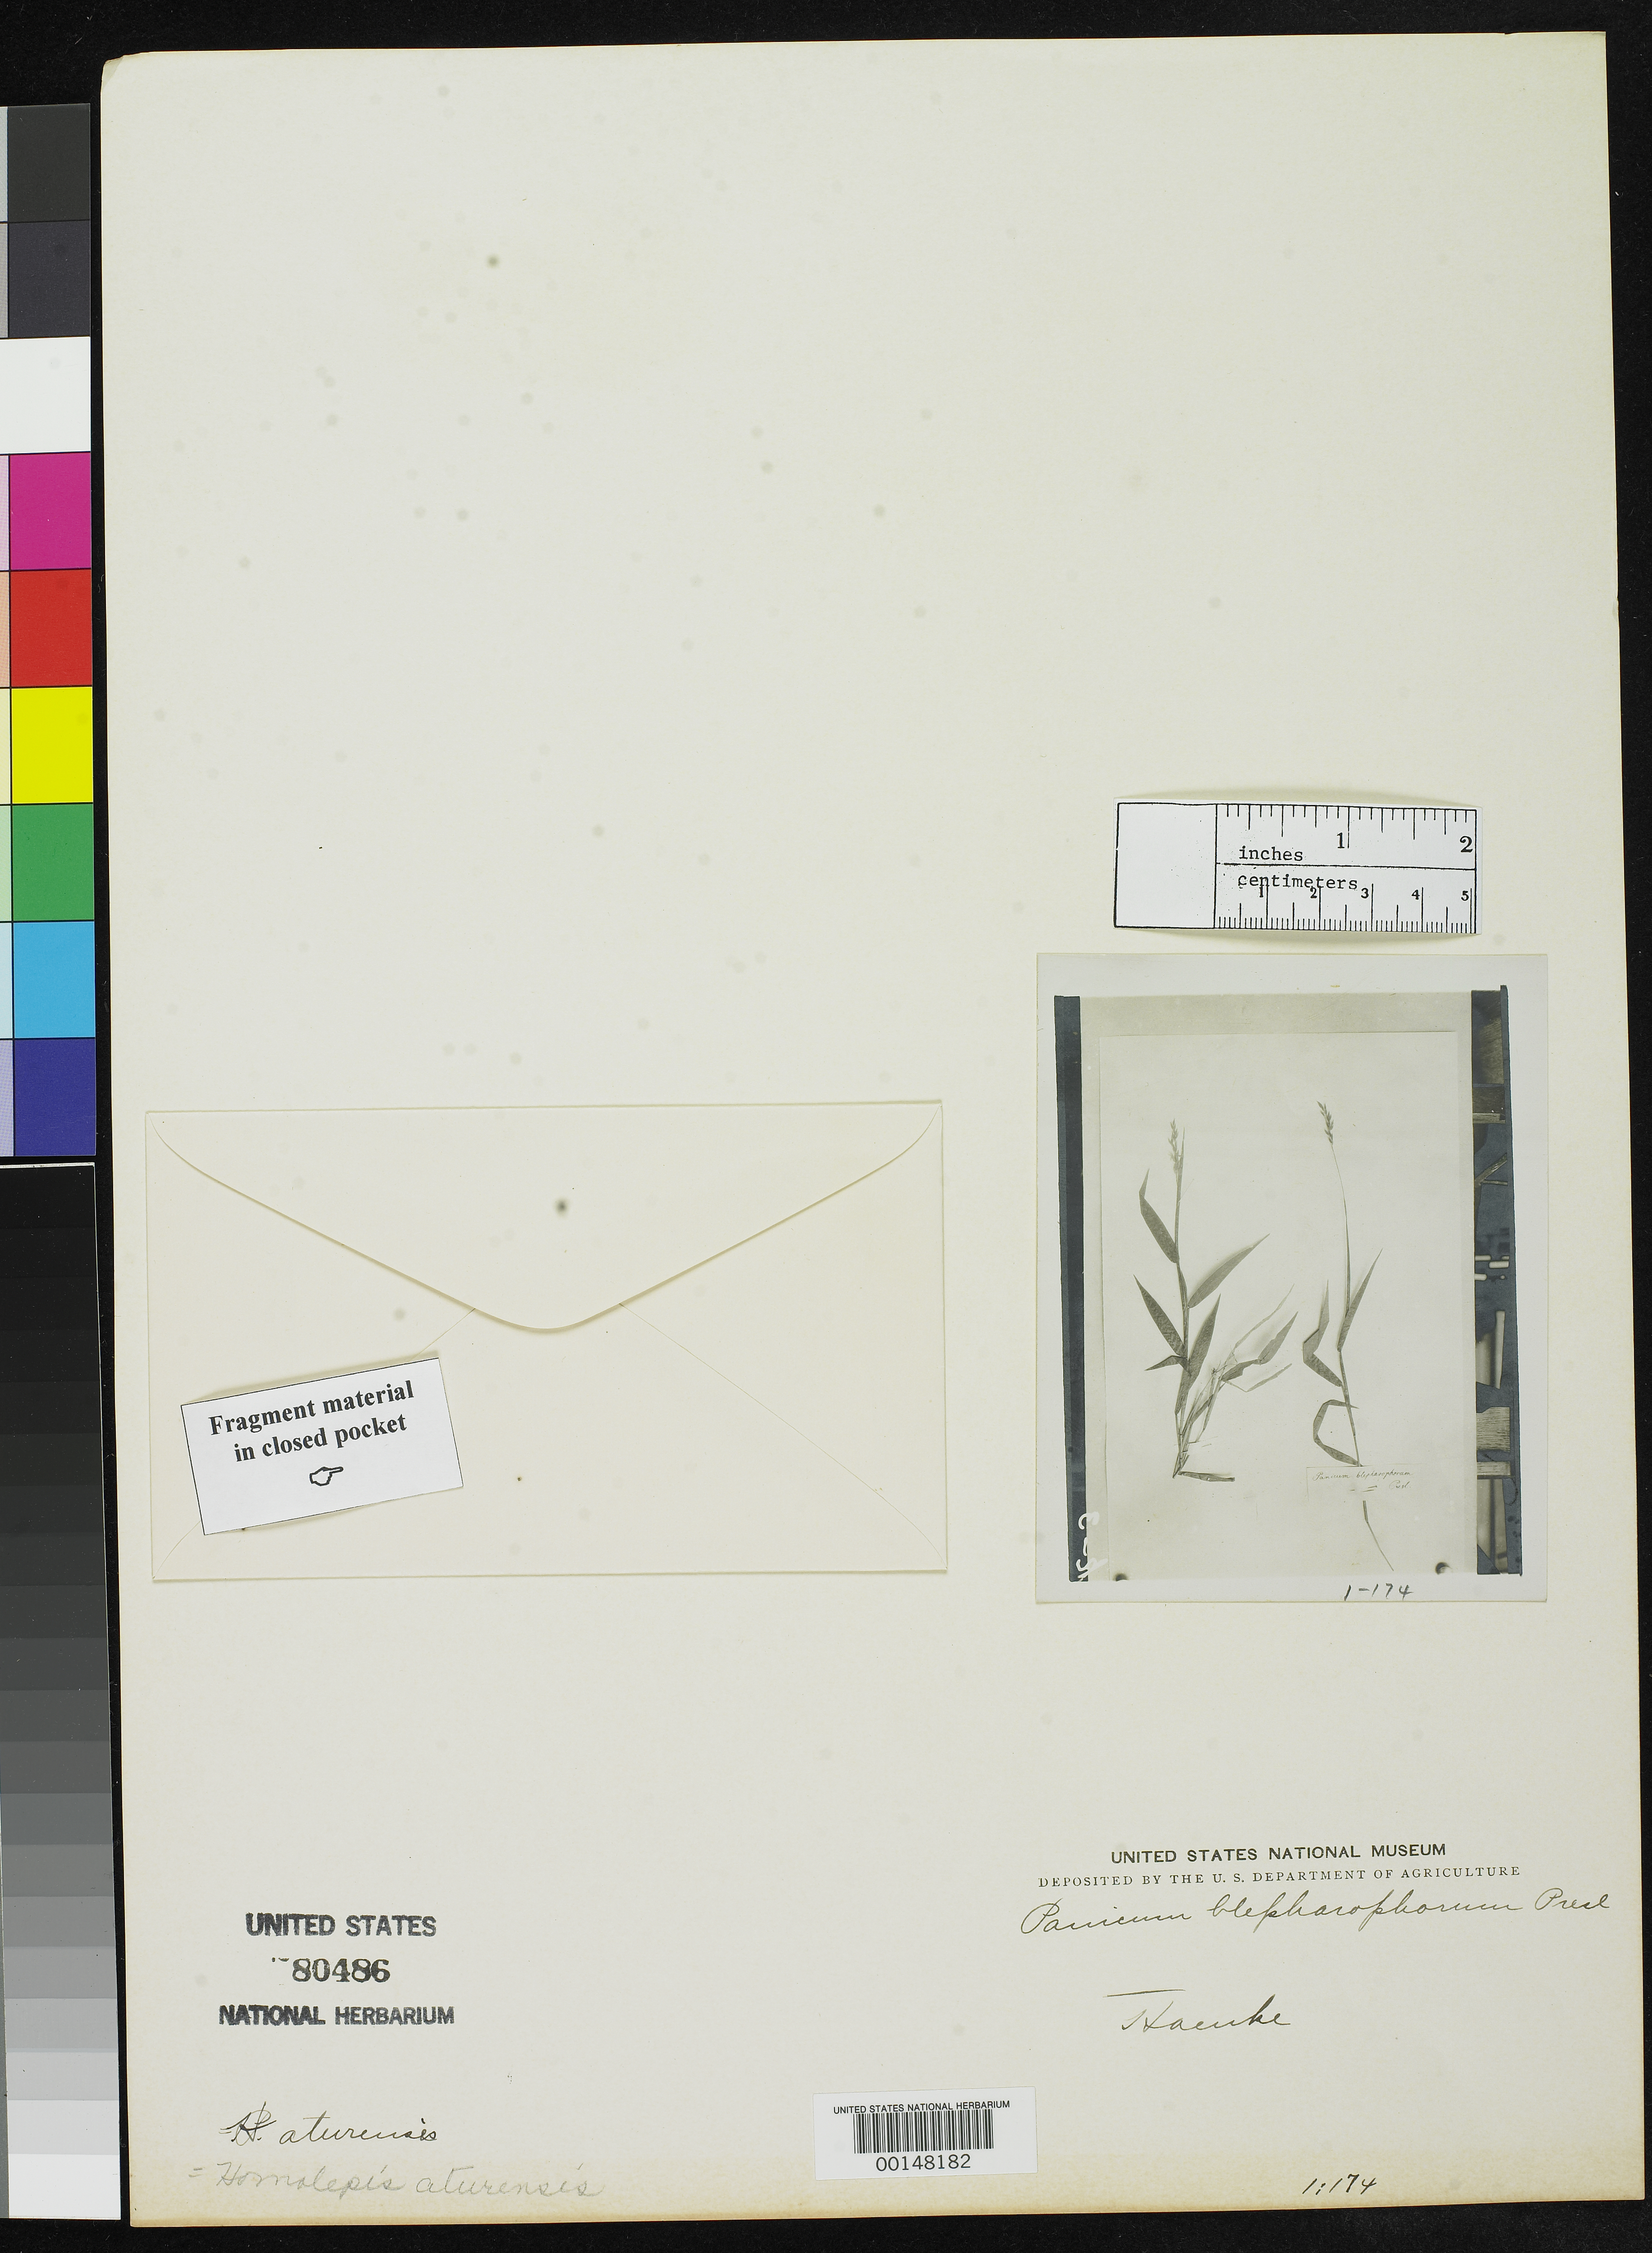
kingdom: Plantae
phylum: Tracheophyta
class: Liliopsida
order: Poales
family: Poaceae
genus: Panicum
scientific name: Panicum blepharophorum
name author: J. Presl in C. Presl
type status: Type Fragment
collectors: T. P. X. Haenke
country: Mexico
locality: E of Monserrat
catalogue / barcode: US 80486